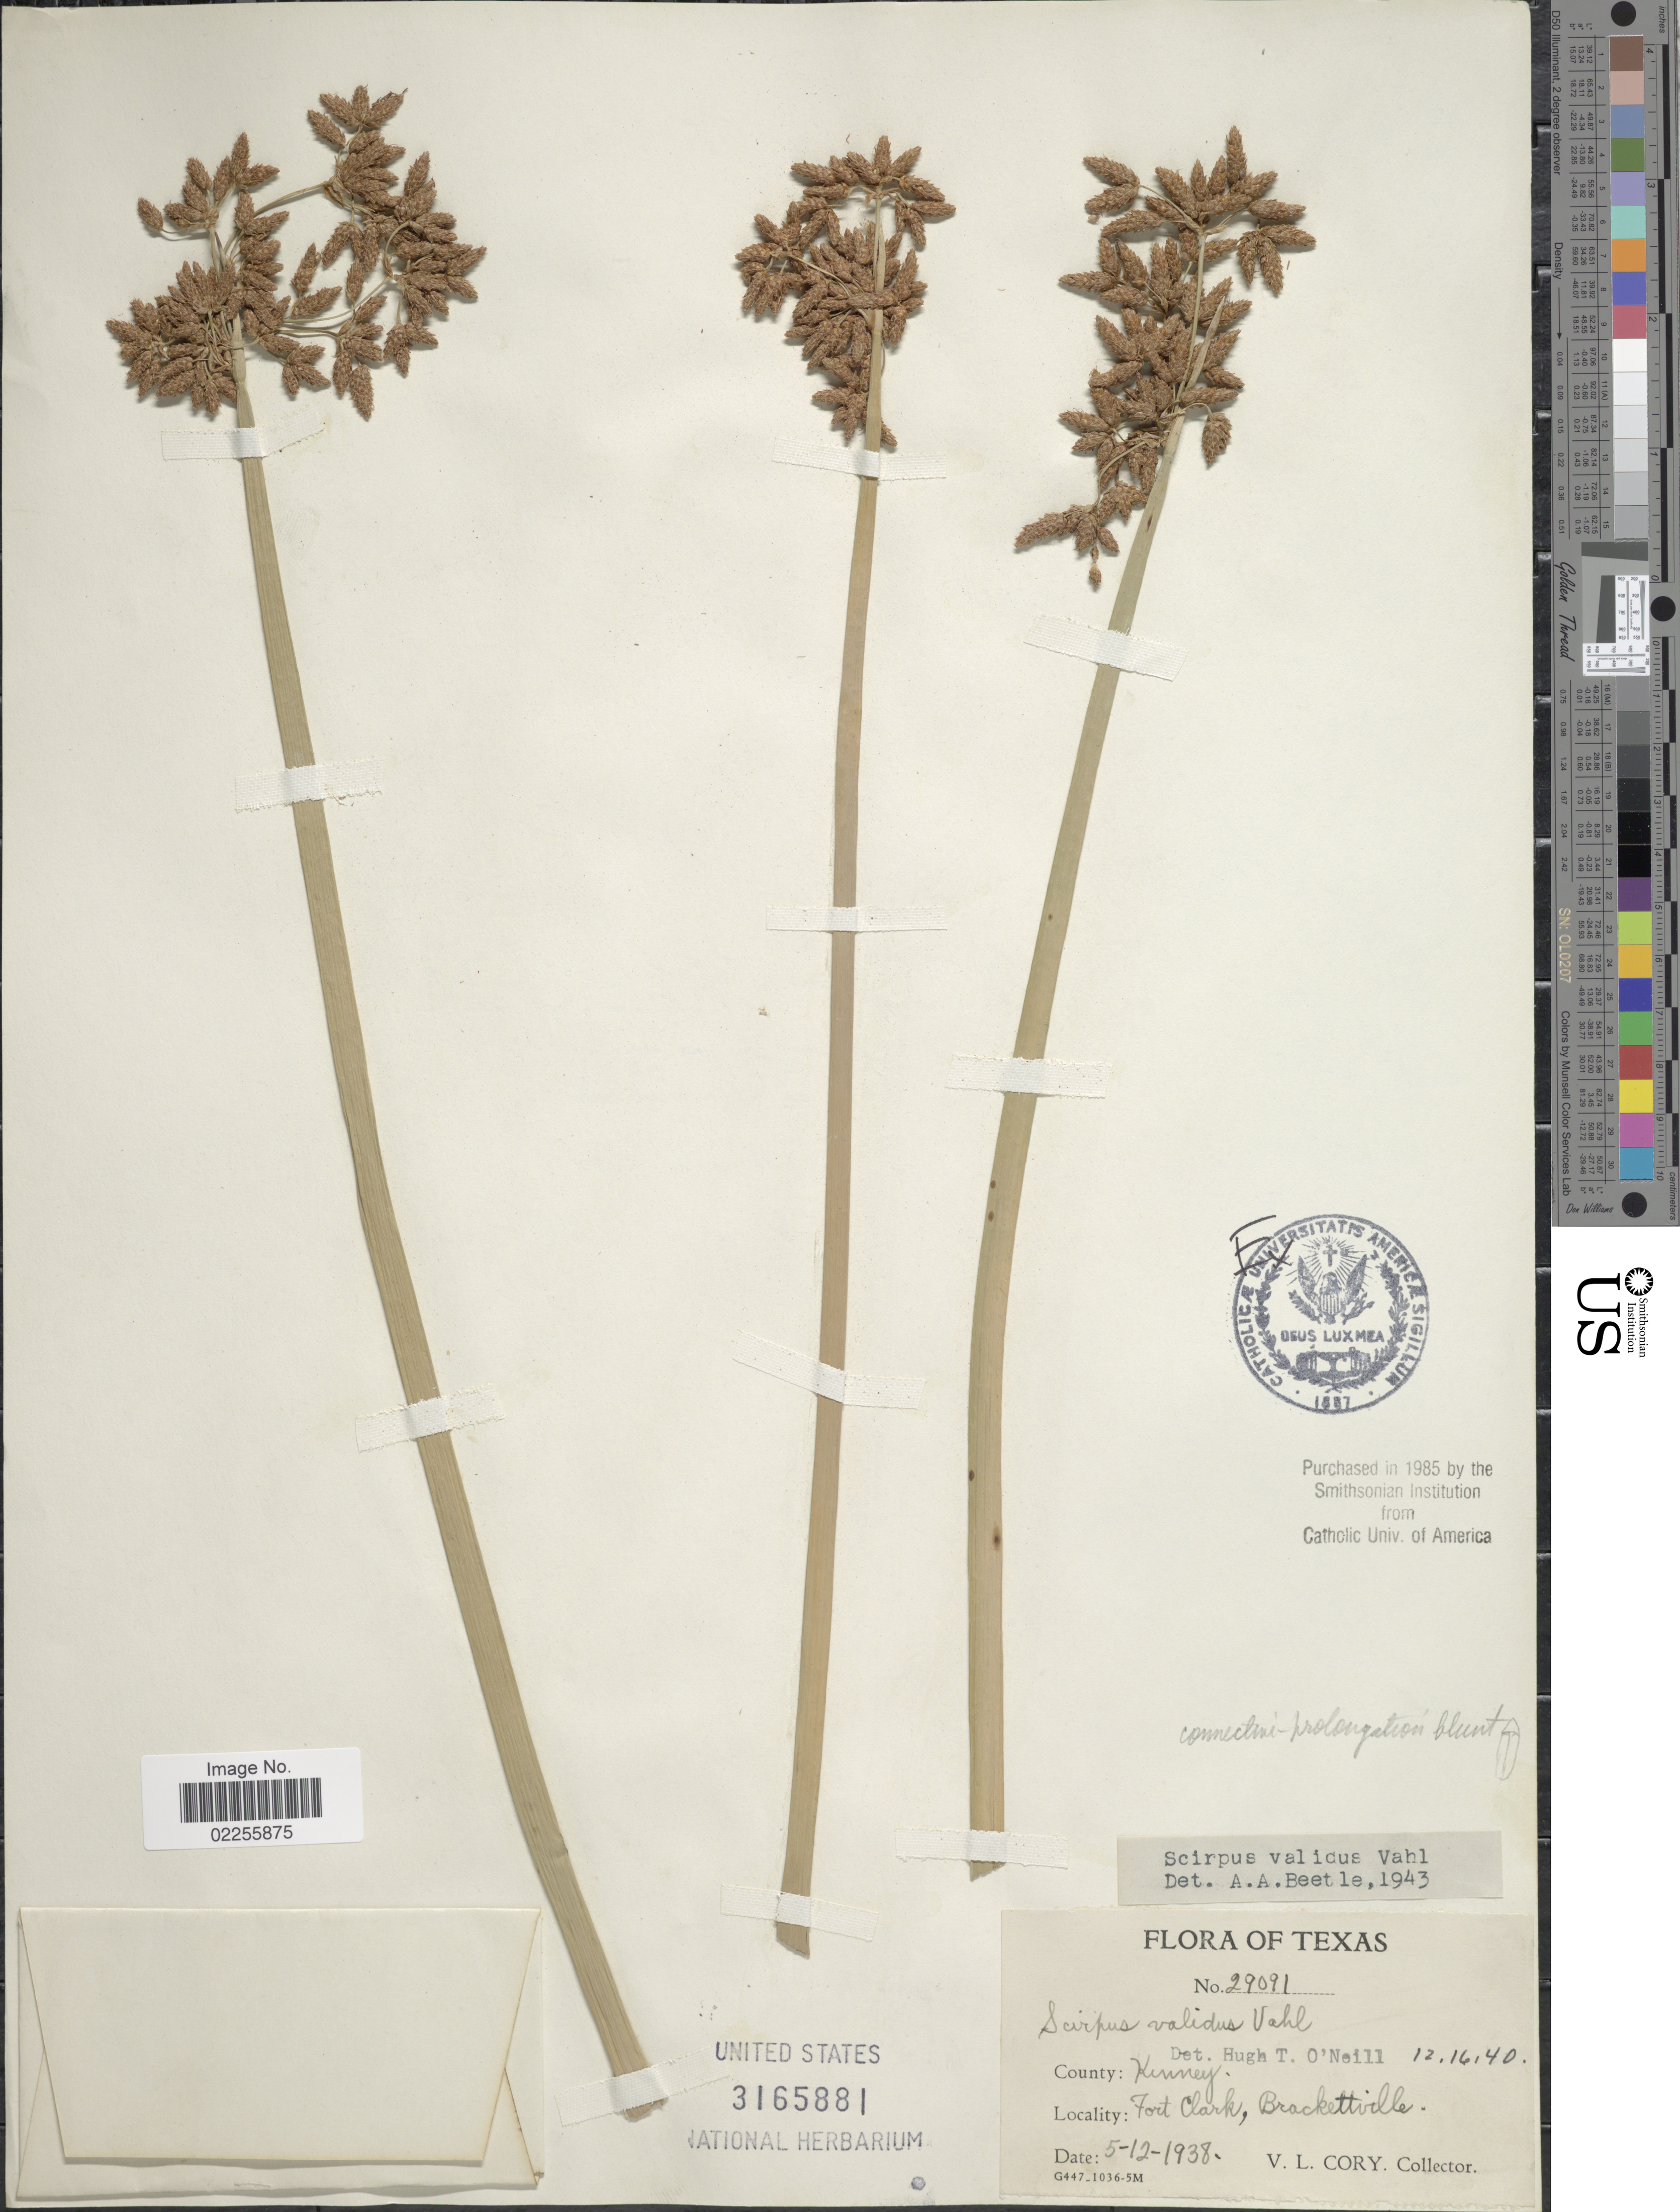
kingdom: Plantae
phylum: Tracheophyta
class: Liliopsida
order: Poales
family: Cyperaceae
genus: Schoenoplectus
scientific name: Schoenoplectus tabernaemontani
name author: (C.C. Gmel.) Palla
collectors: V. Cory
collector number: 29091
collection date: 1938-05-12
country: United States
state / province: Texas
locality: County Kenney, Fort Clark, Brackettville.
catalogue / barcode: US 3165881